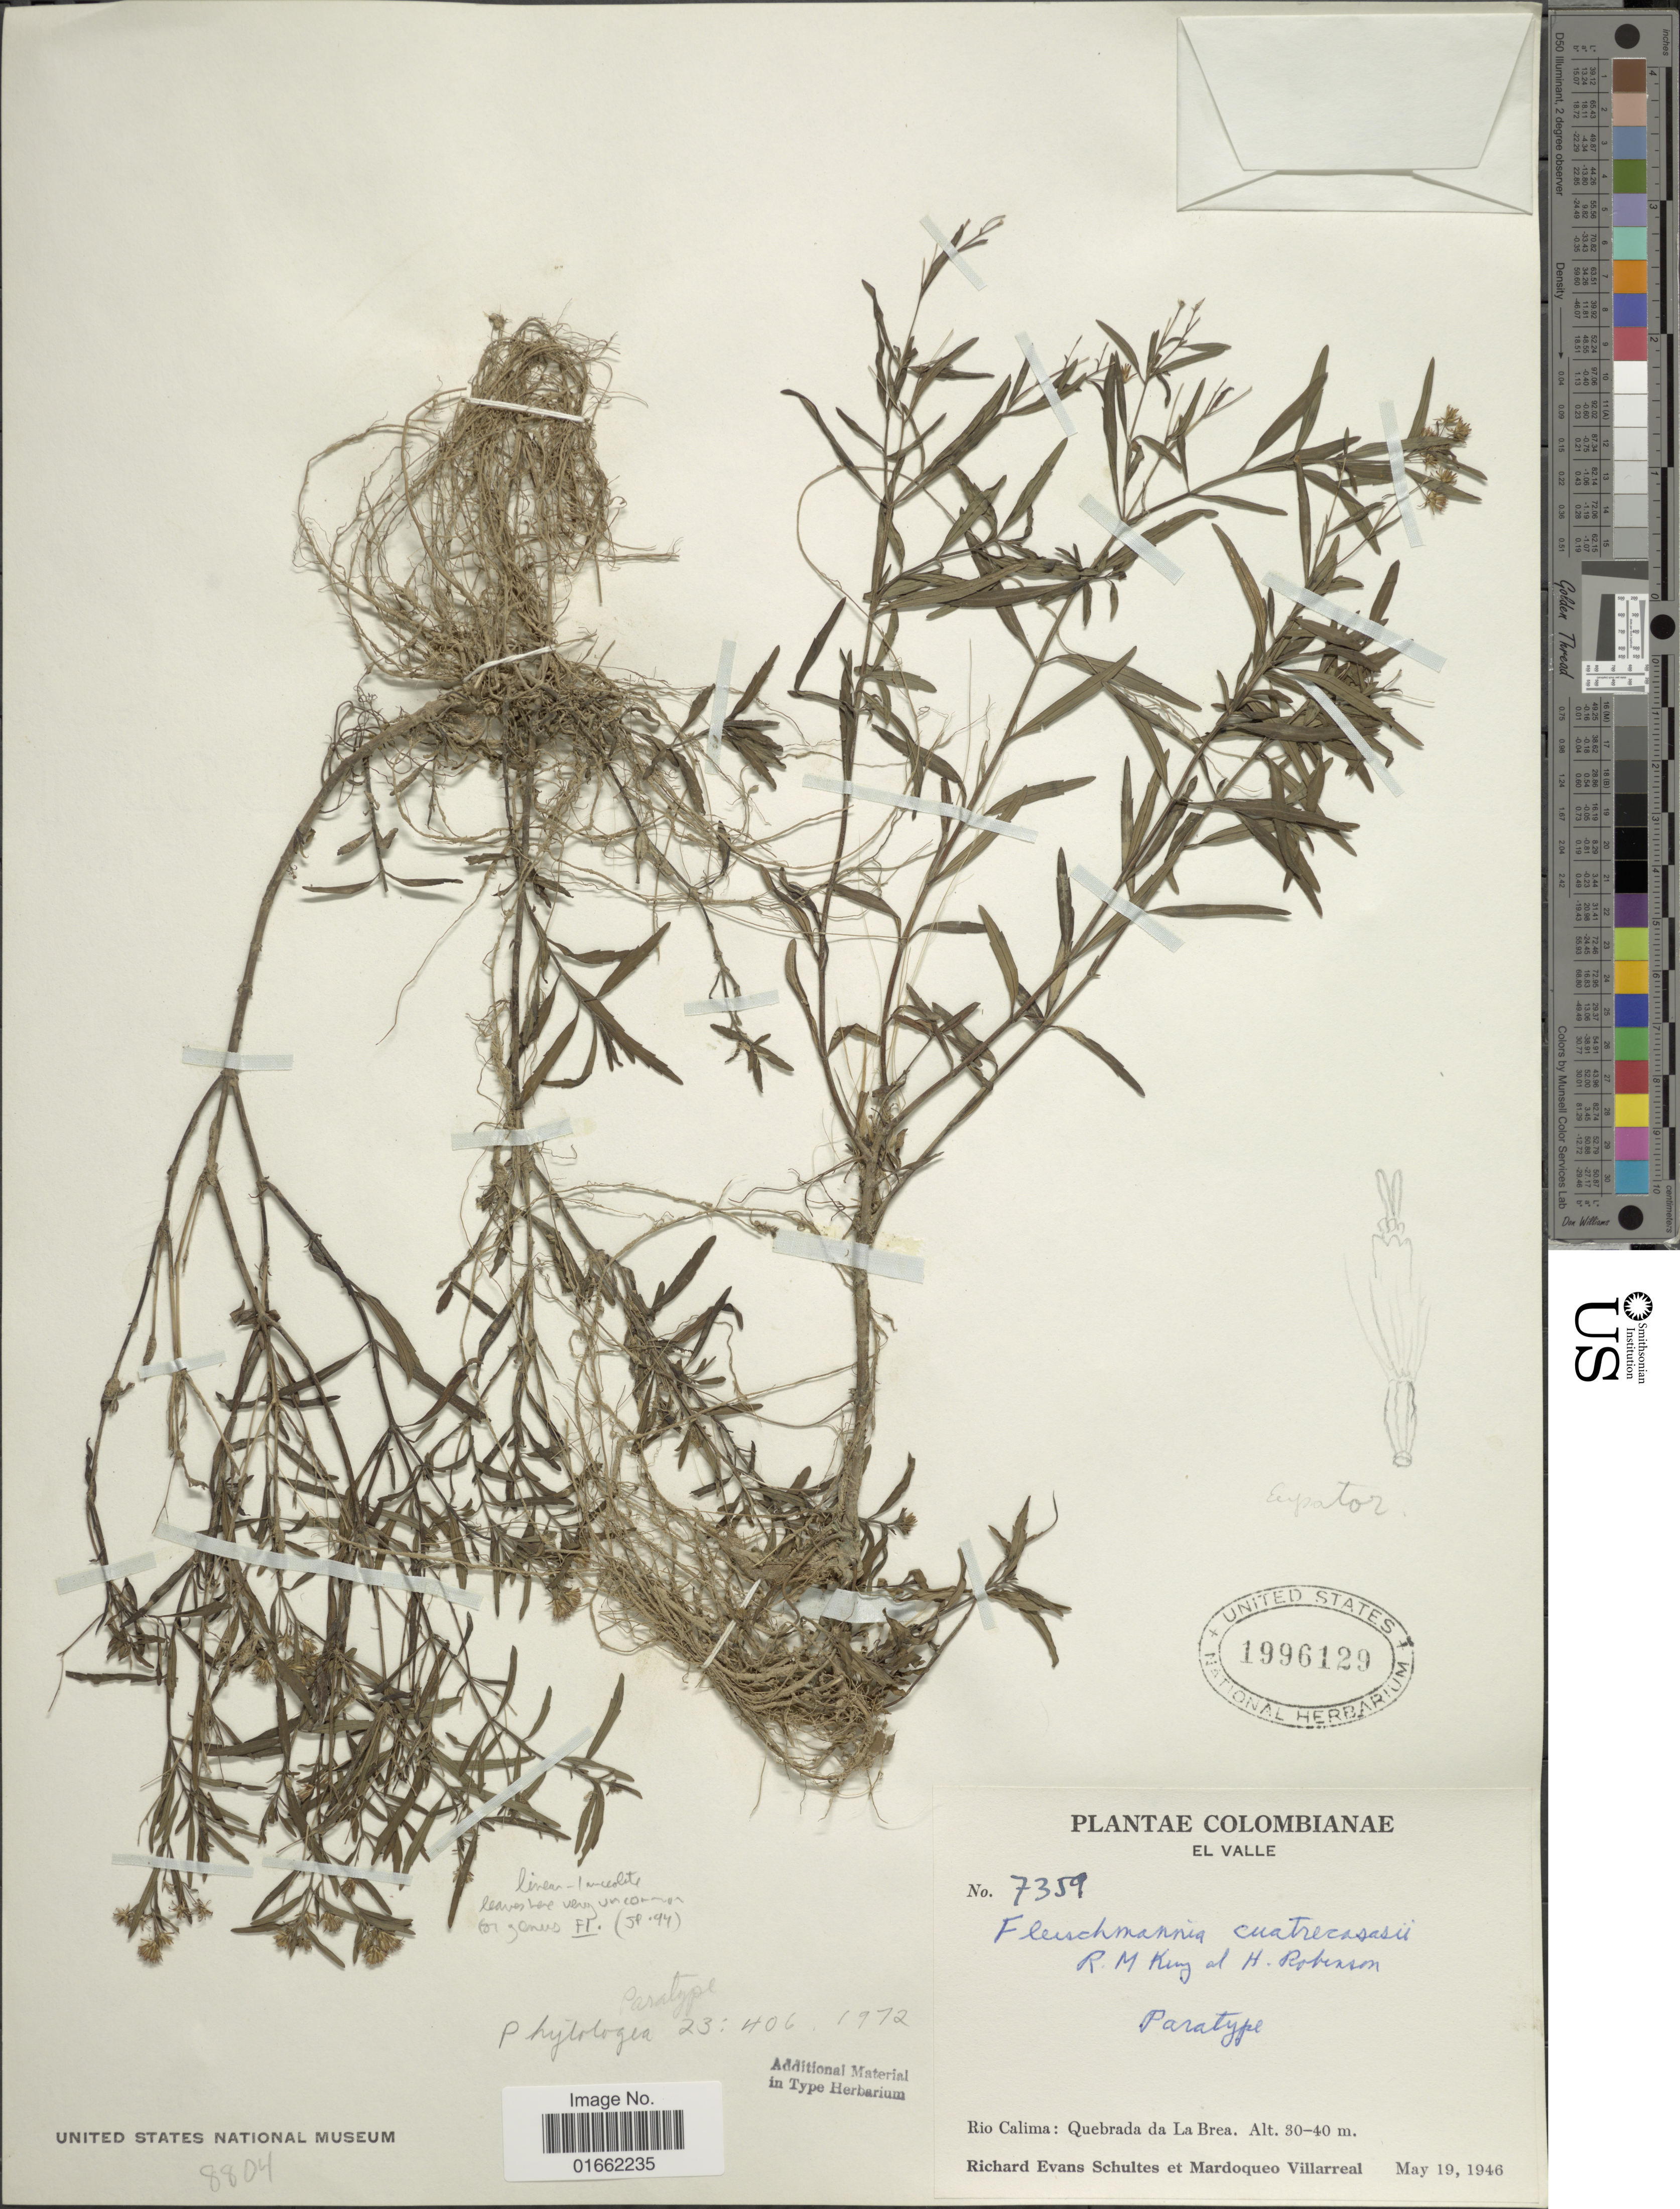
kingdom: Plantae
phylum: Tracheophyta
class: Magnoliopsida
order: Asterales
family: Asteraceae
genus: Fleischmannia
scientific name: Fleischmannia cuatrecasasii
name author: R.M. King & H. Rob.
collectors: R. E. Schultes & M. Villarreal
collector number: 7359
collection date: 1946-05-19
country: Colombia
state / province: Valle del Cauca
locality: El Valle. Rio Calima: Quebrada de La Brea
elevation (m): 30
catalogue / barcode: US 1996129